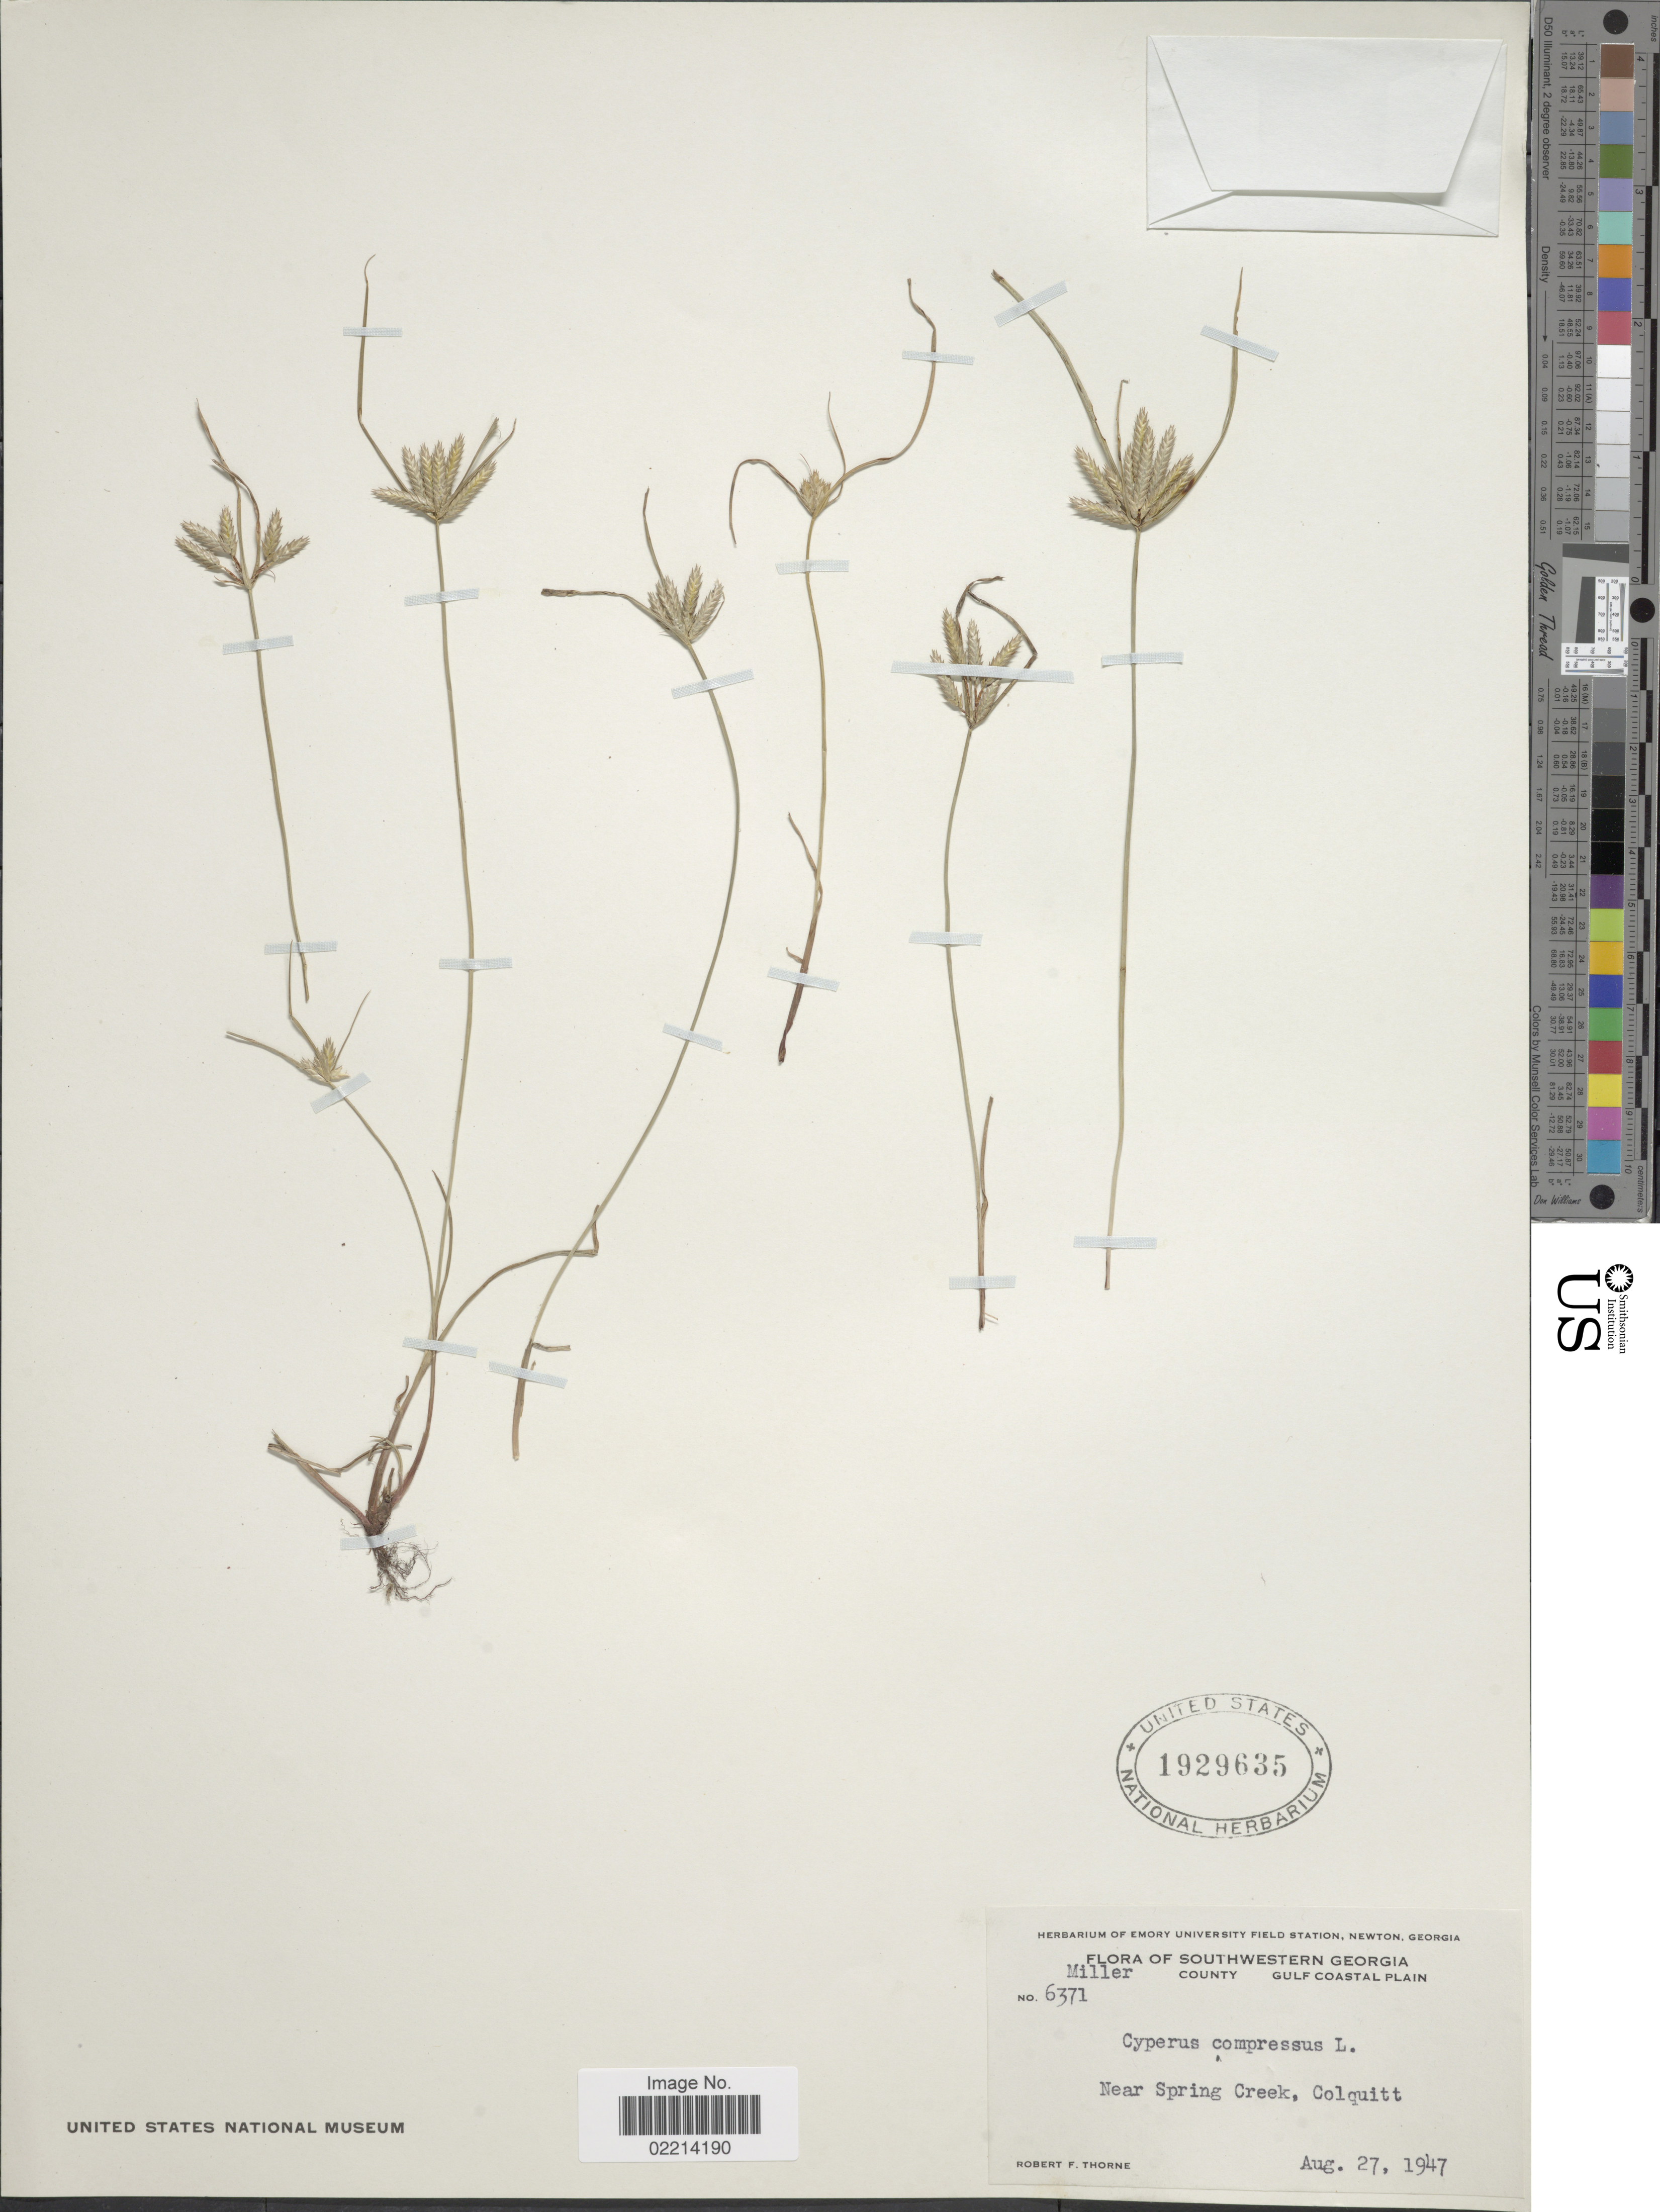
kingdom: Plantae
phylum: Tracheophyta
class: Liliopsida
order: Poales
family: Cyperaceae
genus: Cyperus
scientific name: Cyperus compressus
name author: L.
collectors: R. F. Thorne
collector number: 6371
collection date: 1947-08-27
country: United States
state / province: Georgia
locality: Southwestern Georgia. Miller County. Gulf Coastal Plain. Near Spring Creek, Colquitt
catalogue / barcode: US 1929635